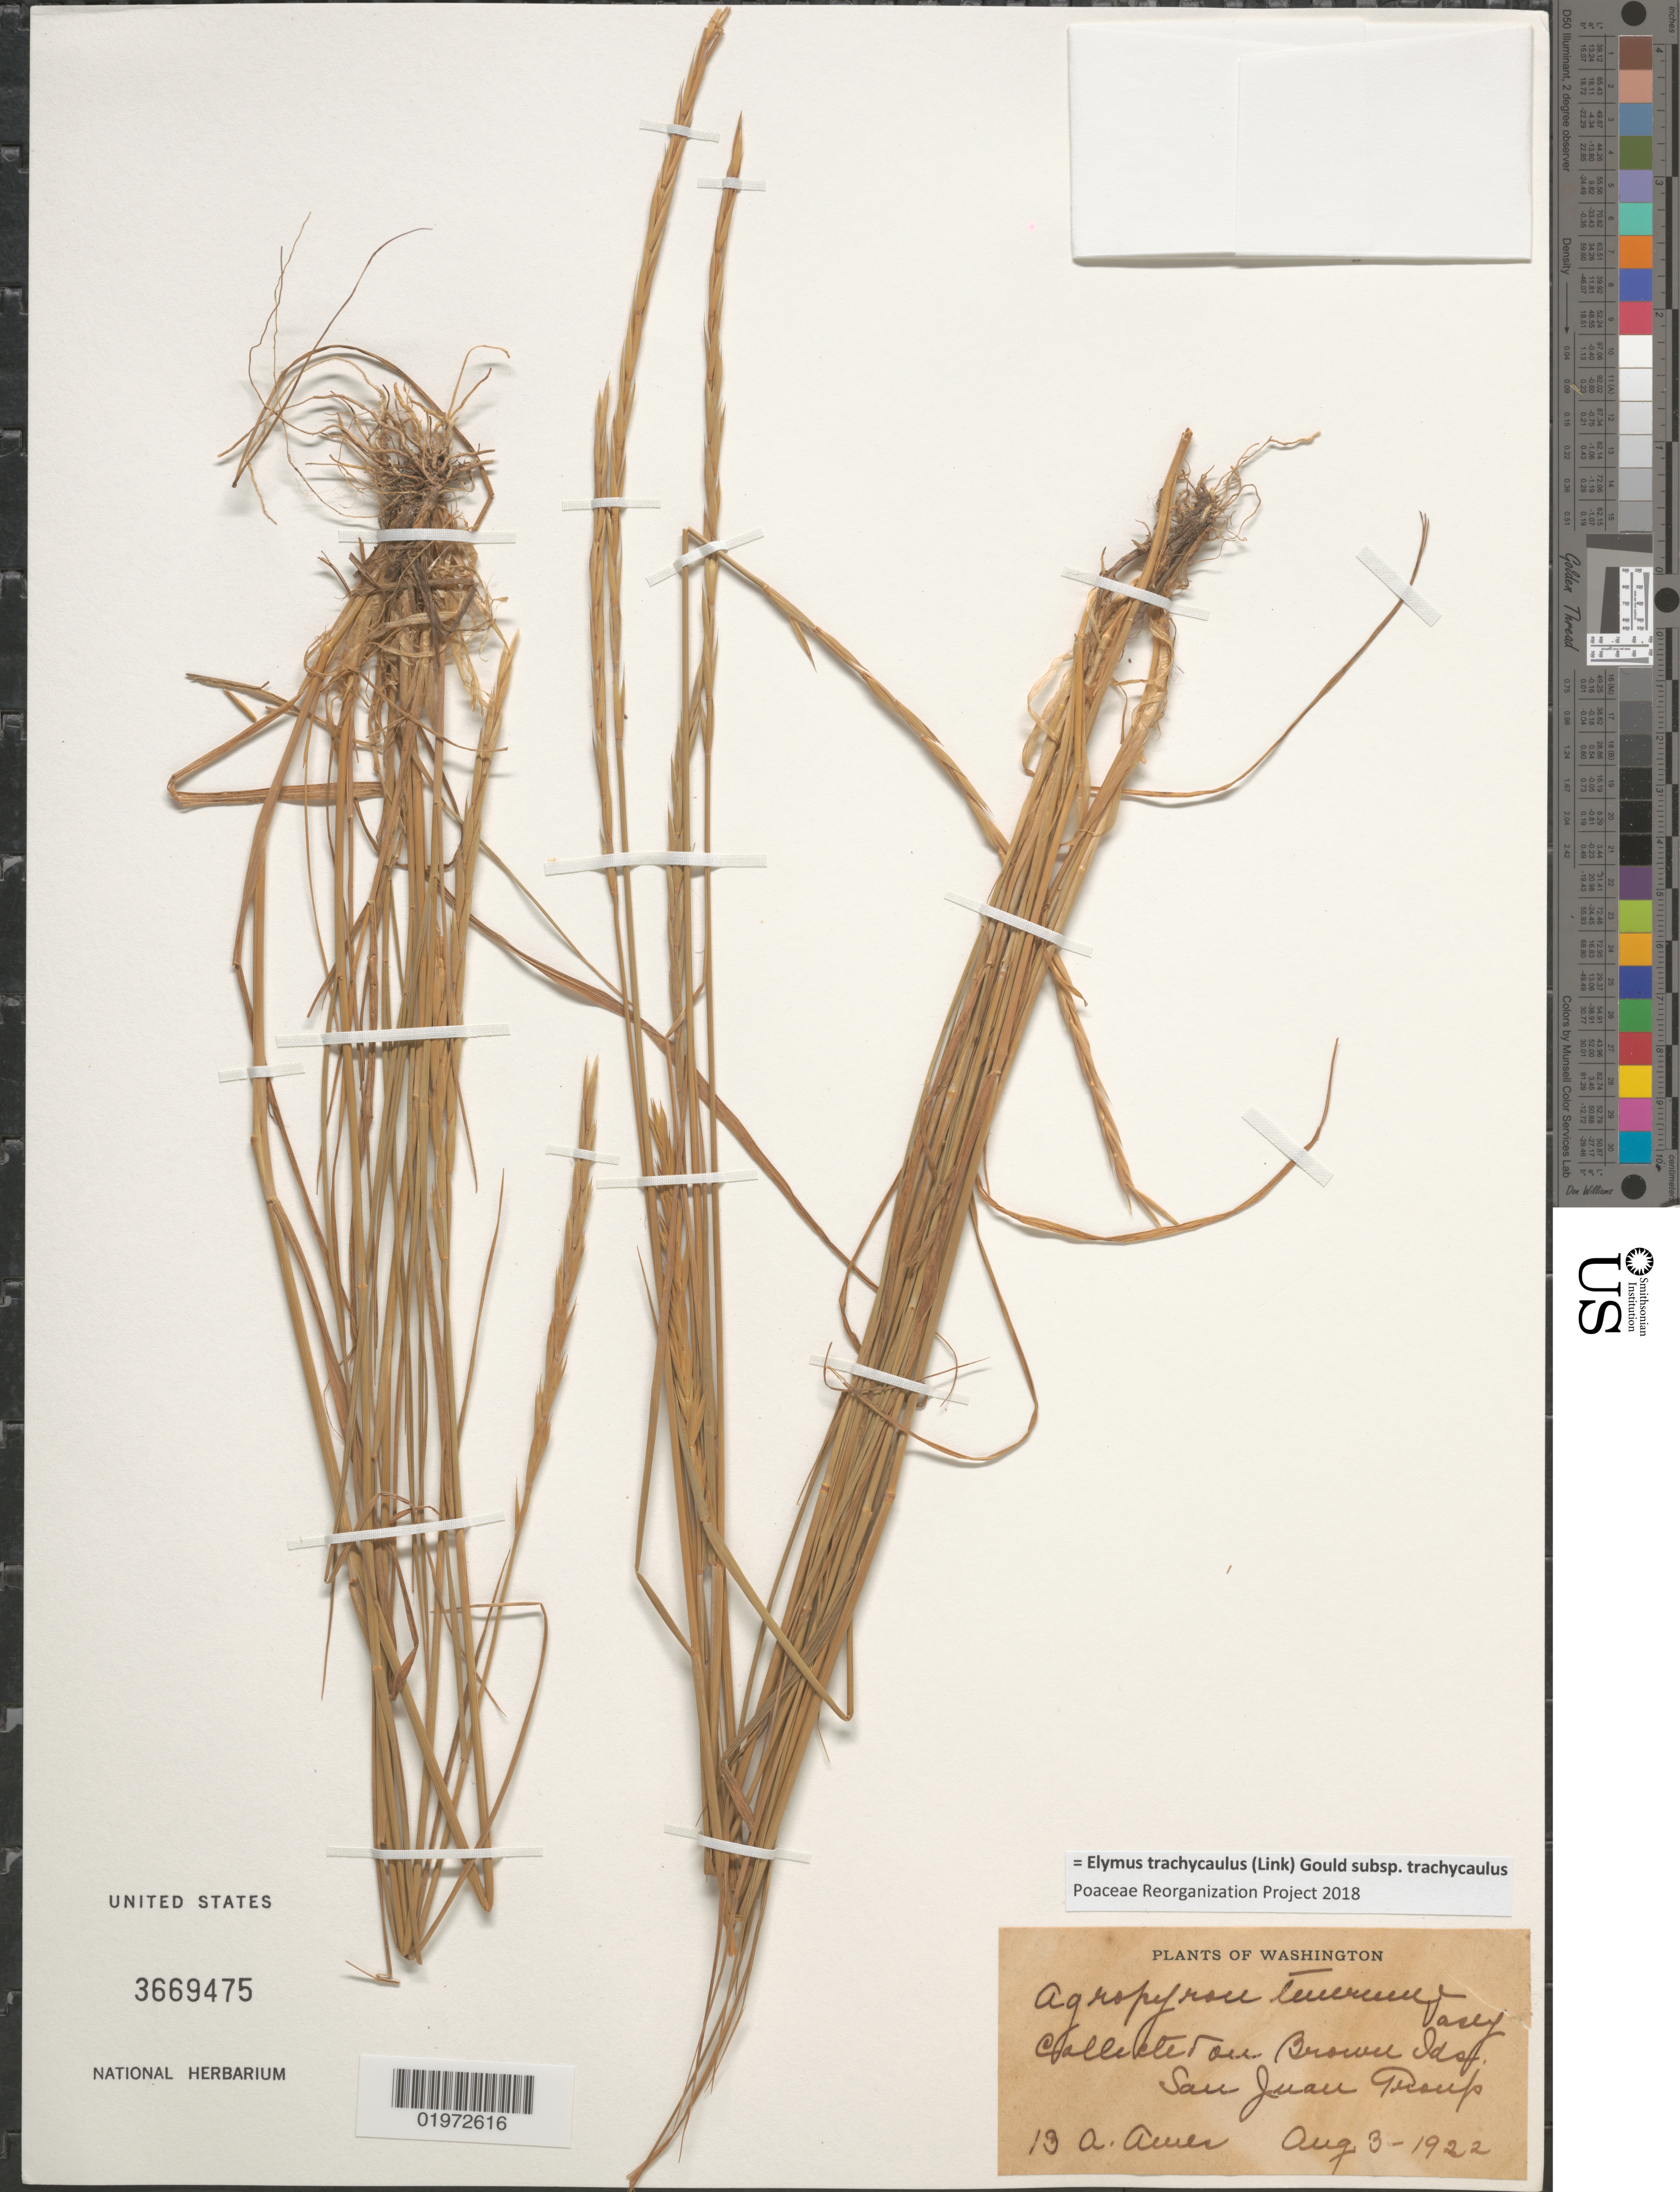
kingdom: Plantae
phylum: Tracheophyta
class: Liliopsida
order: Poales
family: Poaceae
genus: Elymus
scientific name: Elymus trachycaulus subsp. trachycaulus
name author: (Link) Gould ex Shinners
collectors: A. Ames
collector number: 13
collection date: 1922-08-03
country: United States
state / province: Washington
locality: On Brown Ids. San Juan Group.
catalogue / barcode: US 3669475